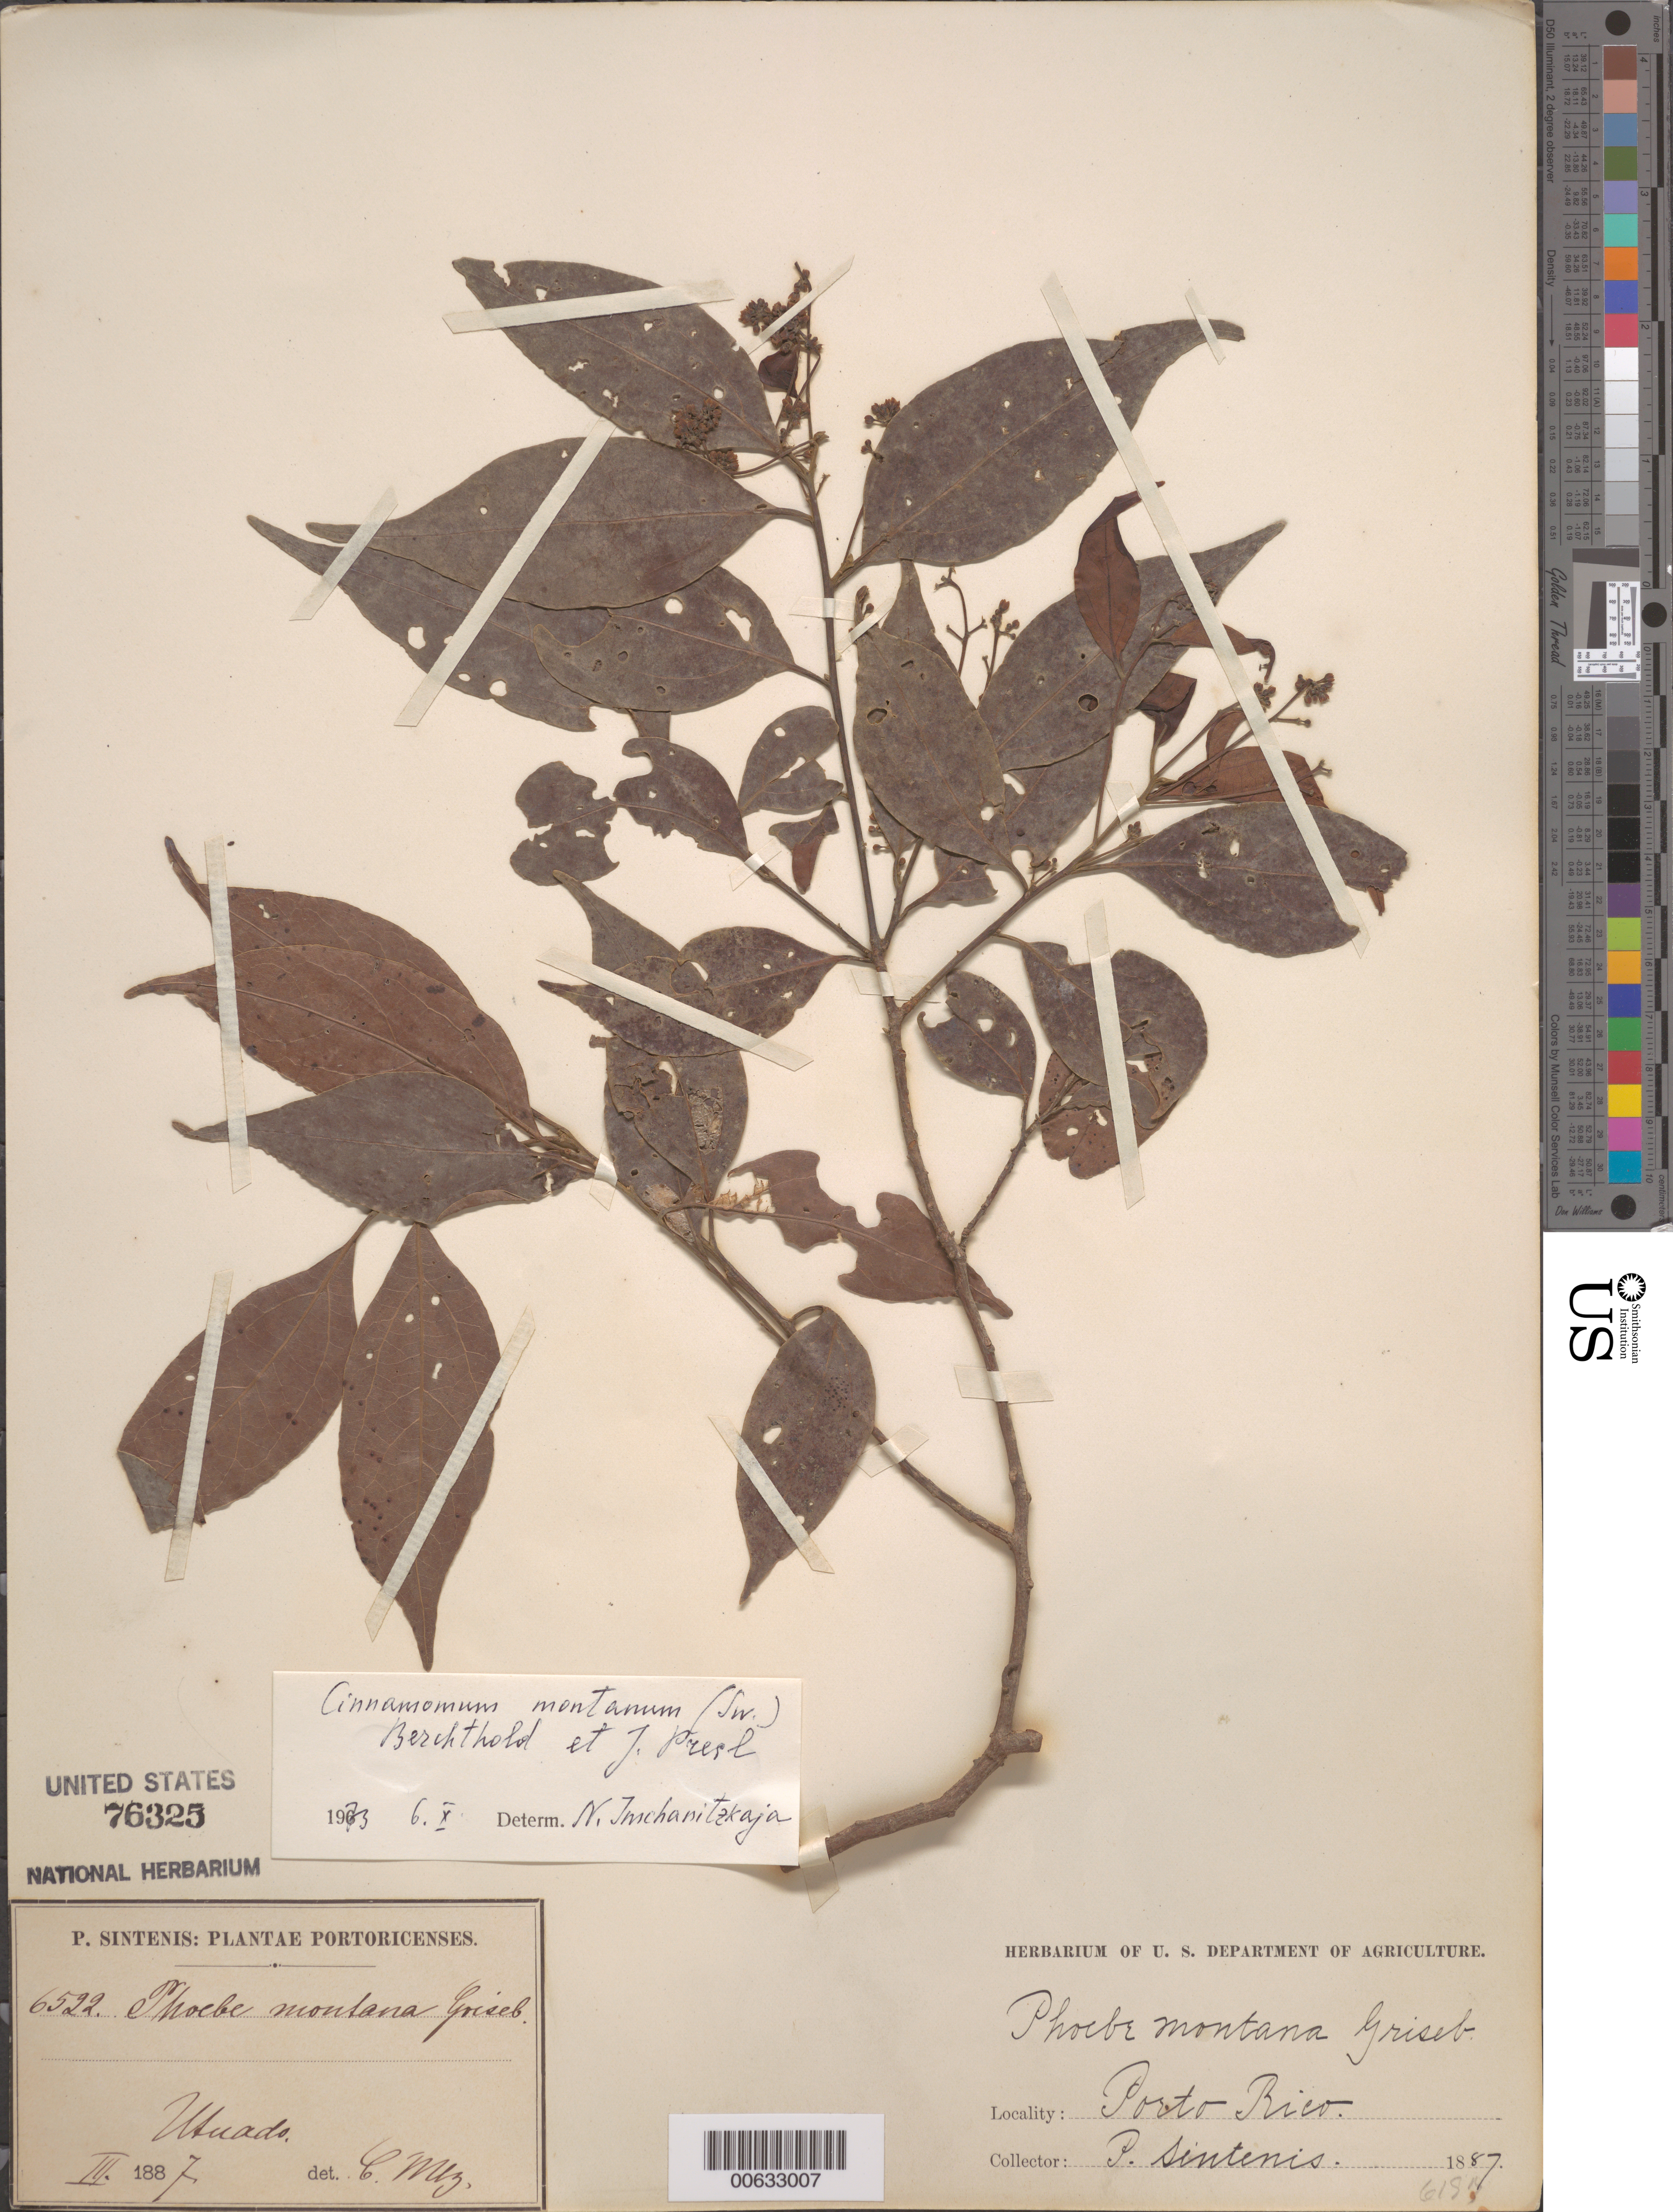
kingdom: Plantae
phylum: Tracheophyta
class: Magnoliopsida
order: Laurales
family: Lauraceae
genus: Phoebe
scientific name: Phoebe montana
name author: (Sw.) Griseb.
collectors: P. Sintenis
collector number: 6522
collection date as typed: Mar 1887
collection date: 1887-03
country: Puerto Rico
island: Greater Antilles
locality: Utuado.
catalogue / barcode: US 76325